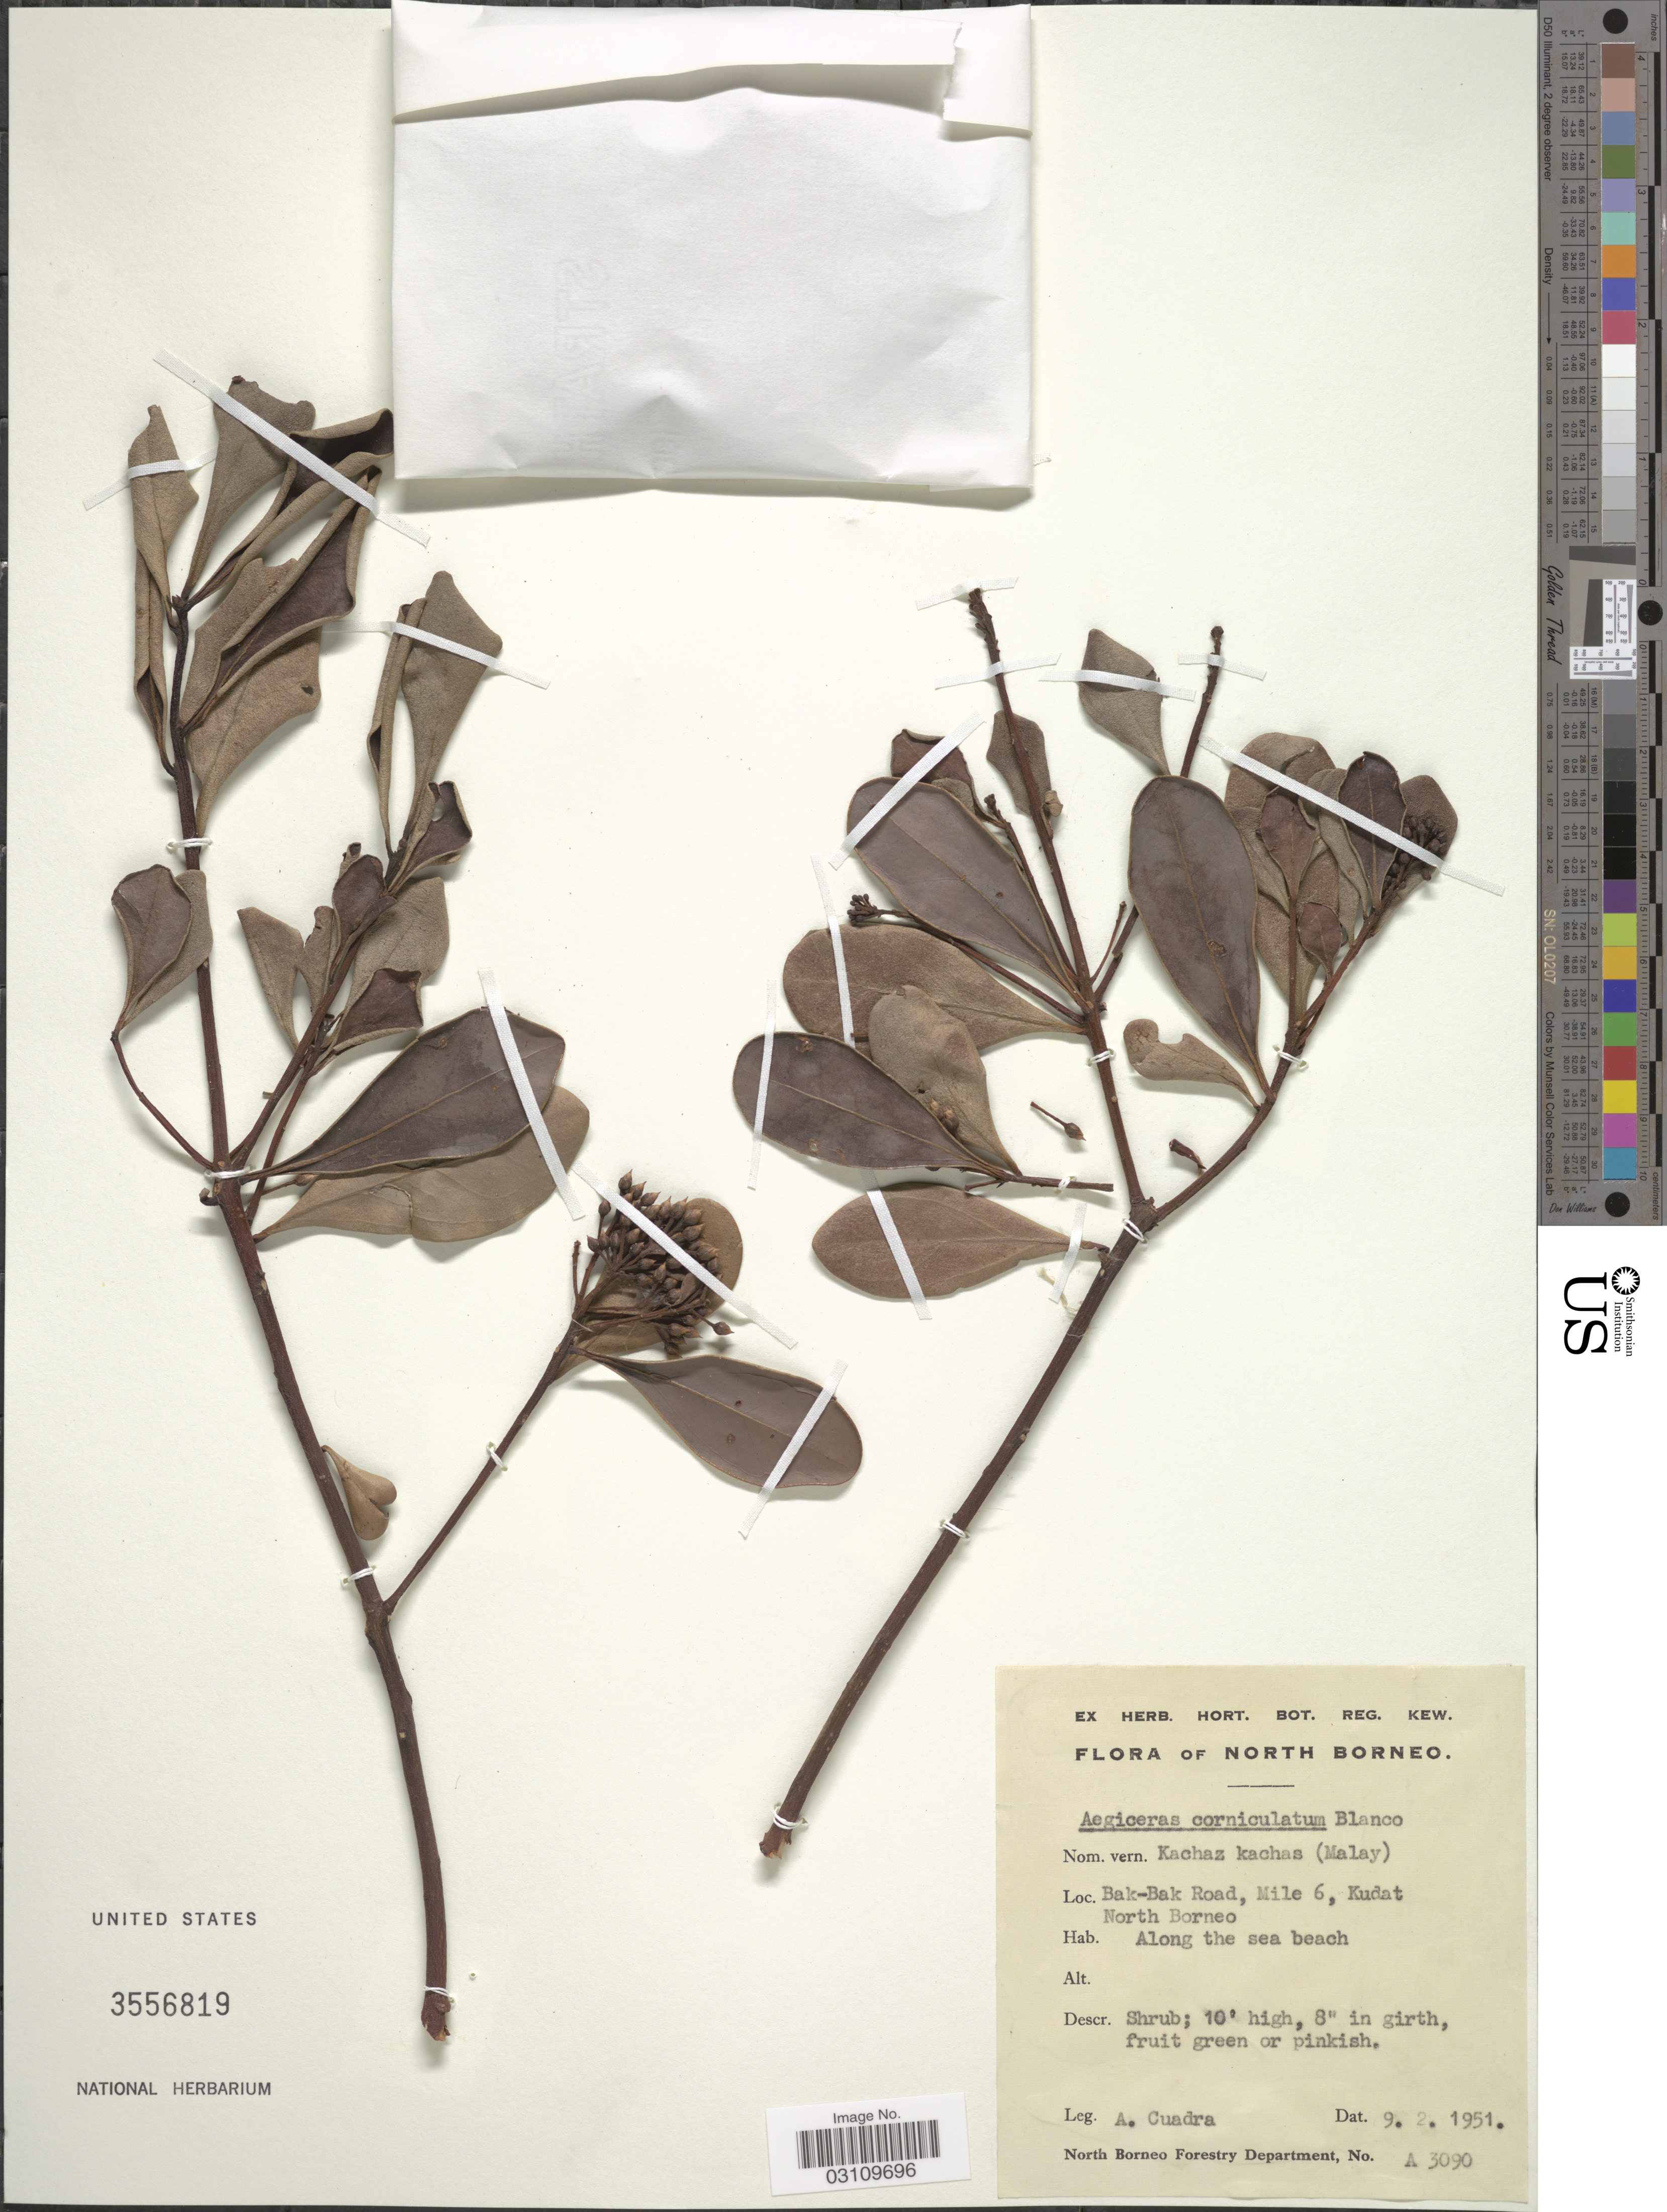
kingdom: Plantae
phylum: Tracheophyta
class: Magnoliopsida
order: Ericales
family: Primulaceae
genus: Aegiceras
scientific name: Aegiceras corniculatum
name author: (L.) Blanco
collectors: A. Cuadra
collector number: A3090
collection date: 1951-02-09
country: Malaysia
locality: North Borneo, Bak-Bak Road, Mile 6, Kudat North Borneo.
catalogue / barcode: US 3556819